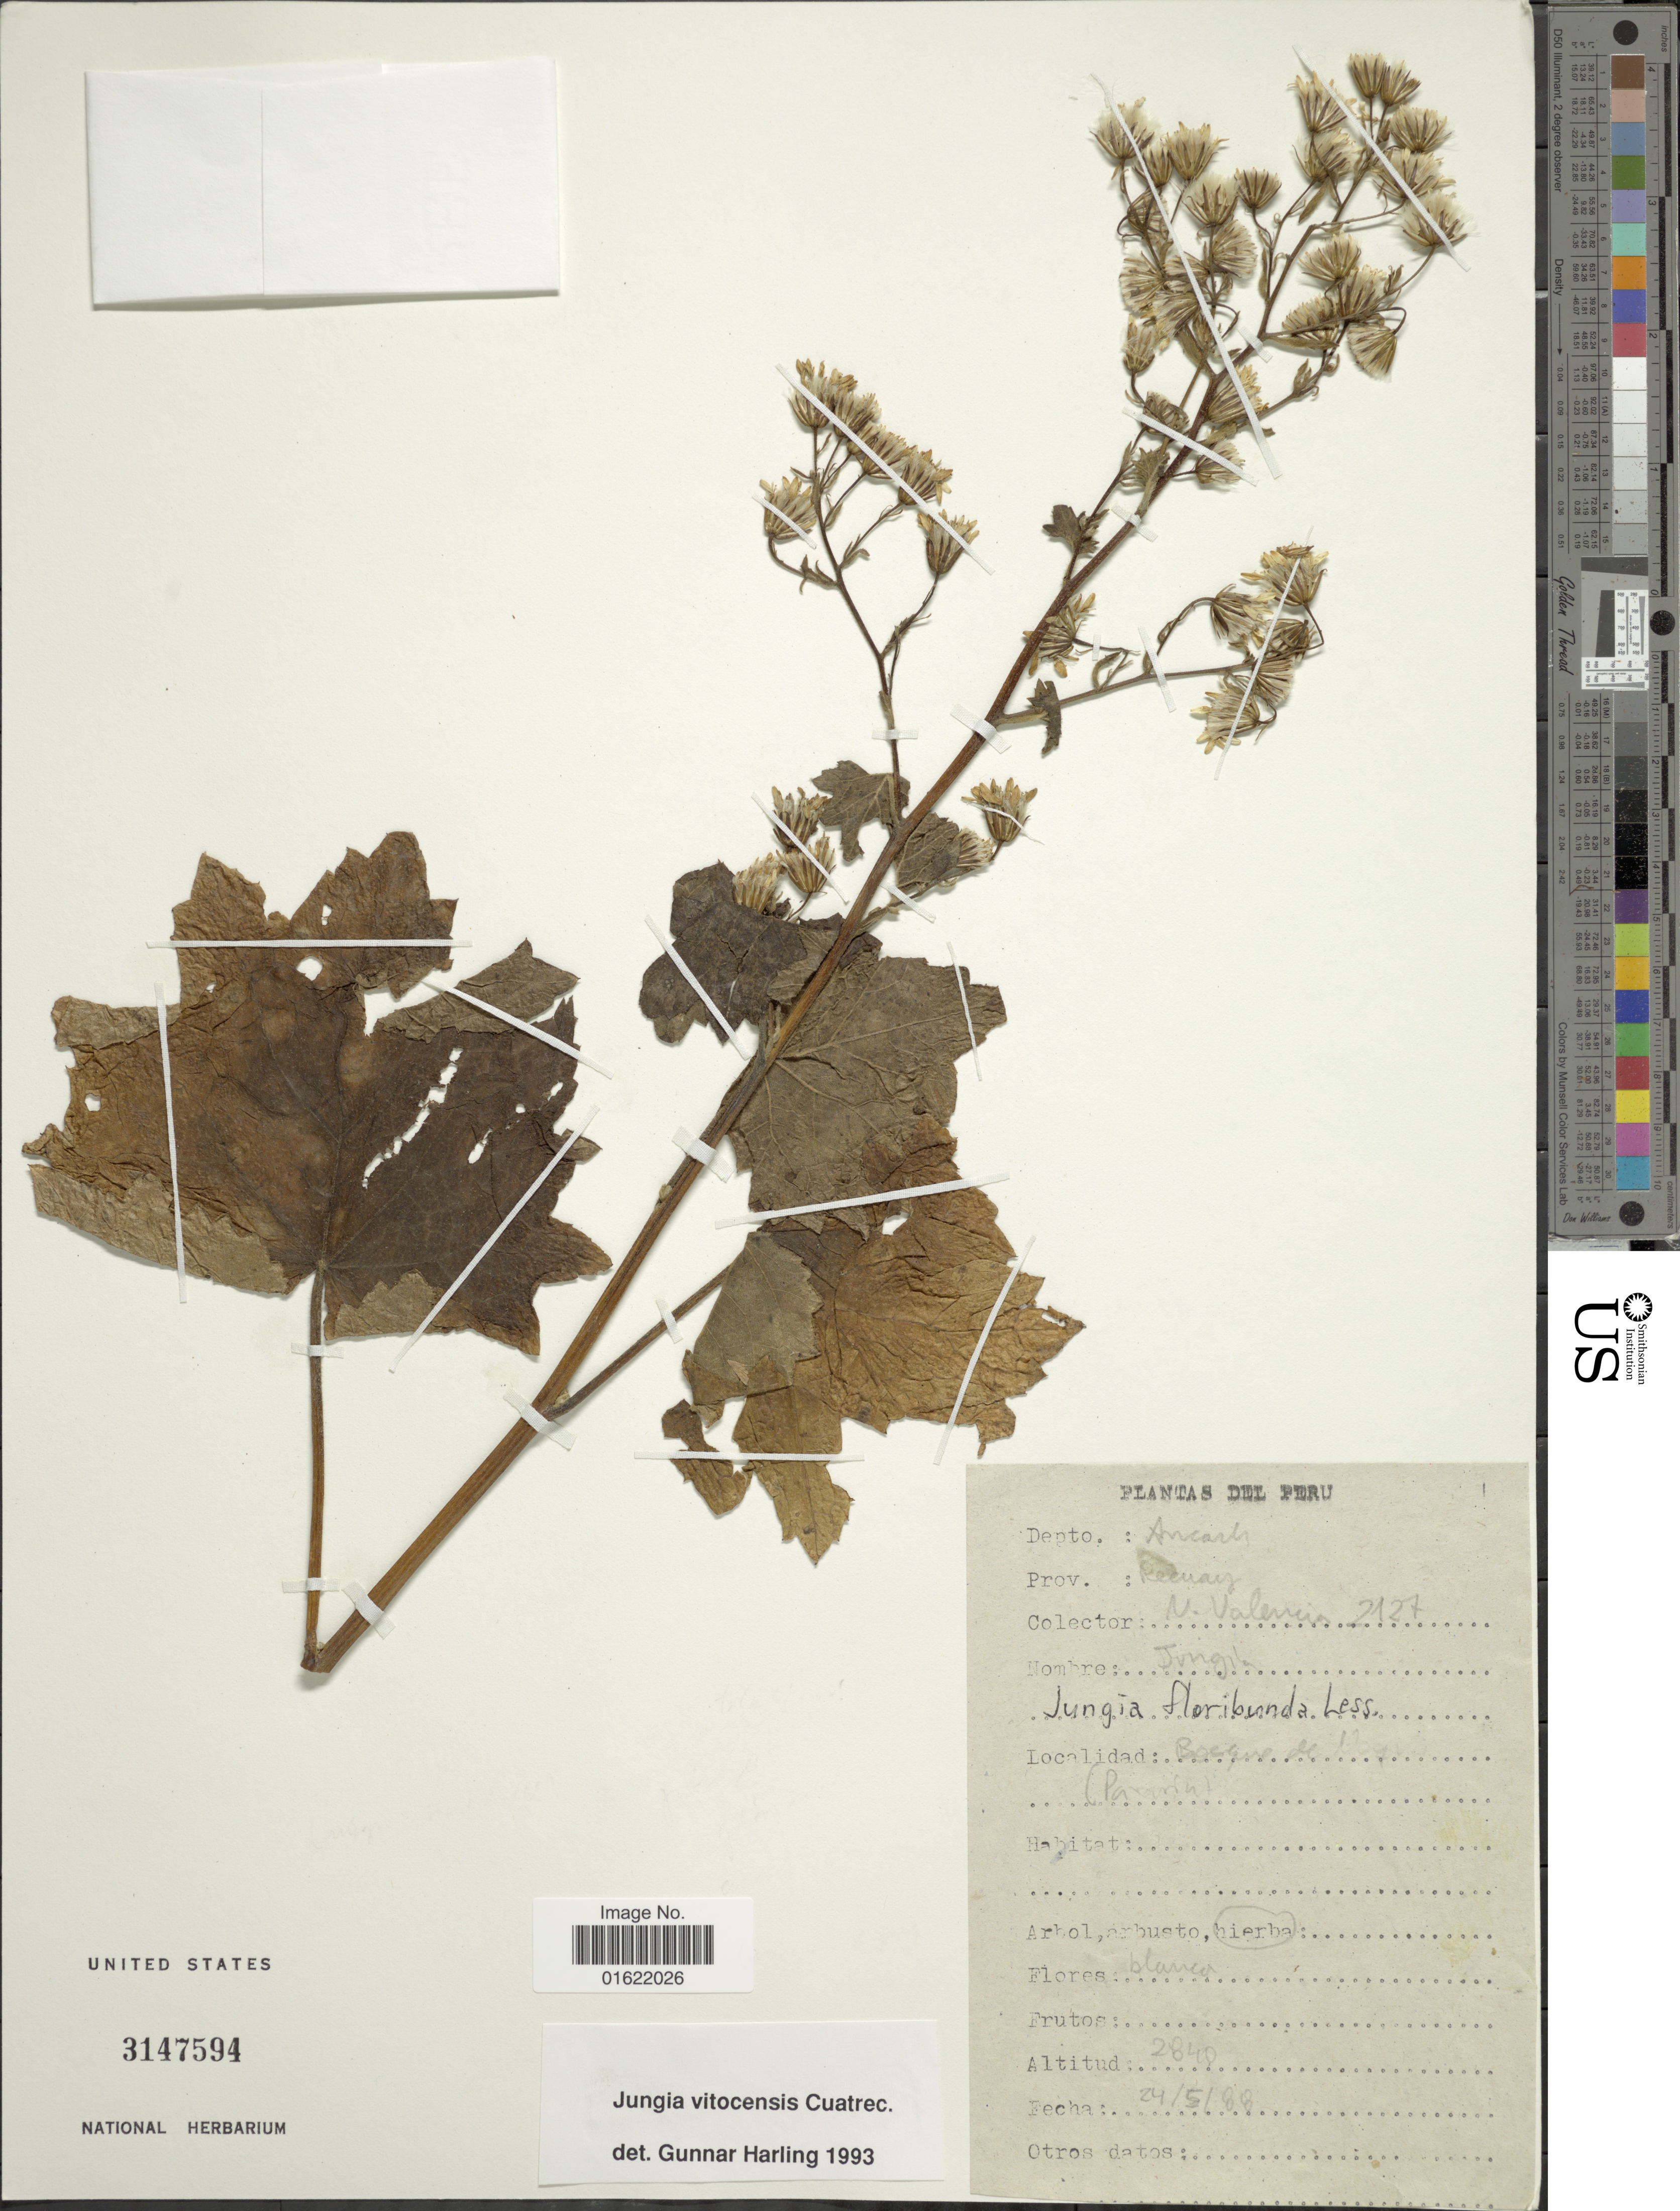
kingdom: Plantae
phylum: Tracheophyta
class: Magnoliopsida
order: Asterales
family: Asteraceae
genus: Jungia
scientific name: Jungia vitocensis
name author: Cuatrec.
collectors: N. Valencia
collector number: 2127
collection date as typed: Transcribed d/m/y: 24/5/88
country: Peru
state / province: Ancash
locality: Bosque de Noqno (Pararin), Prov. Recuay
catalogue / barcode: US 3147594